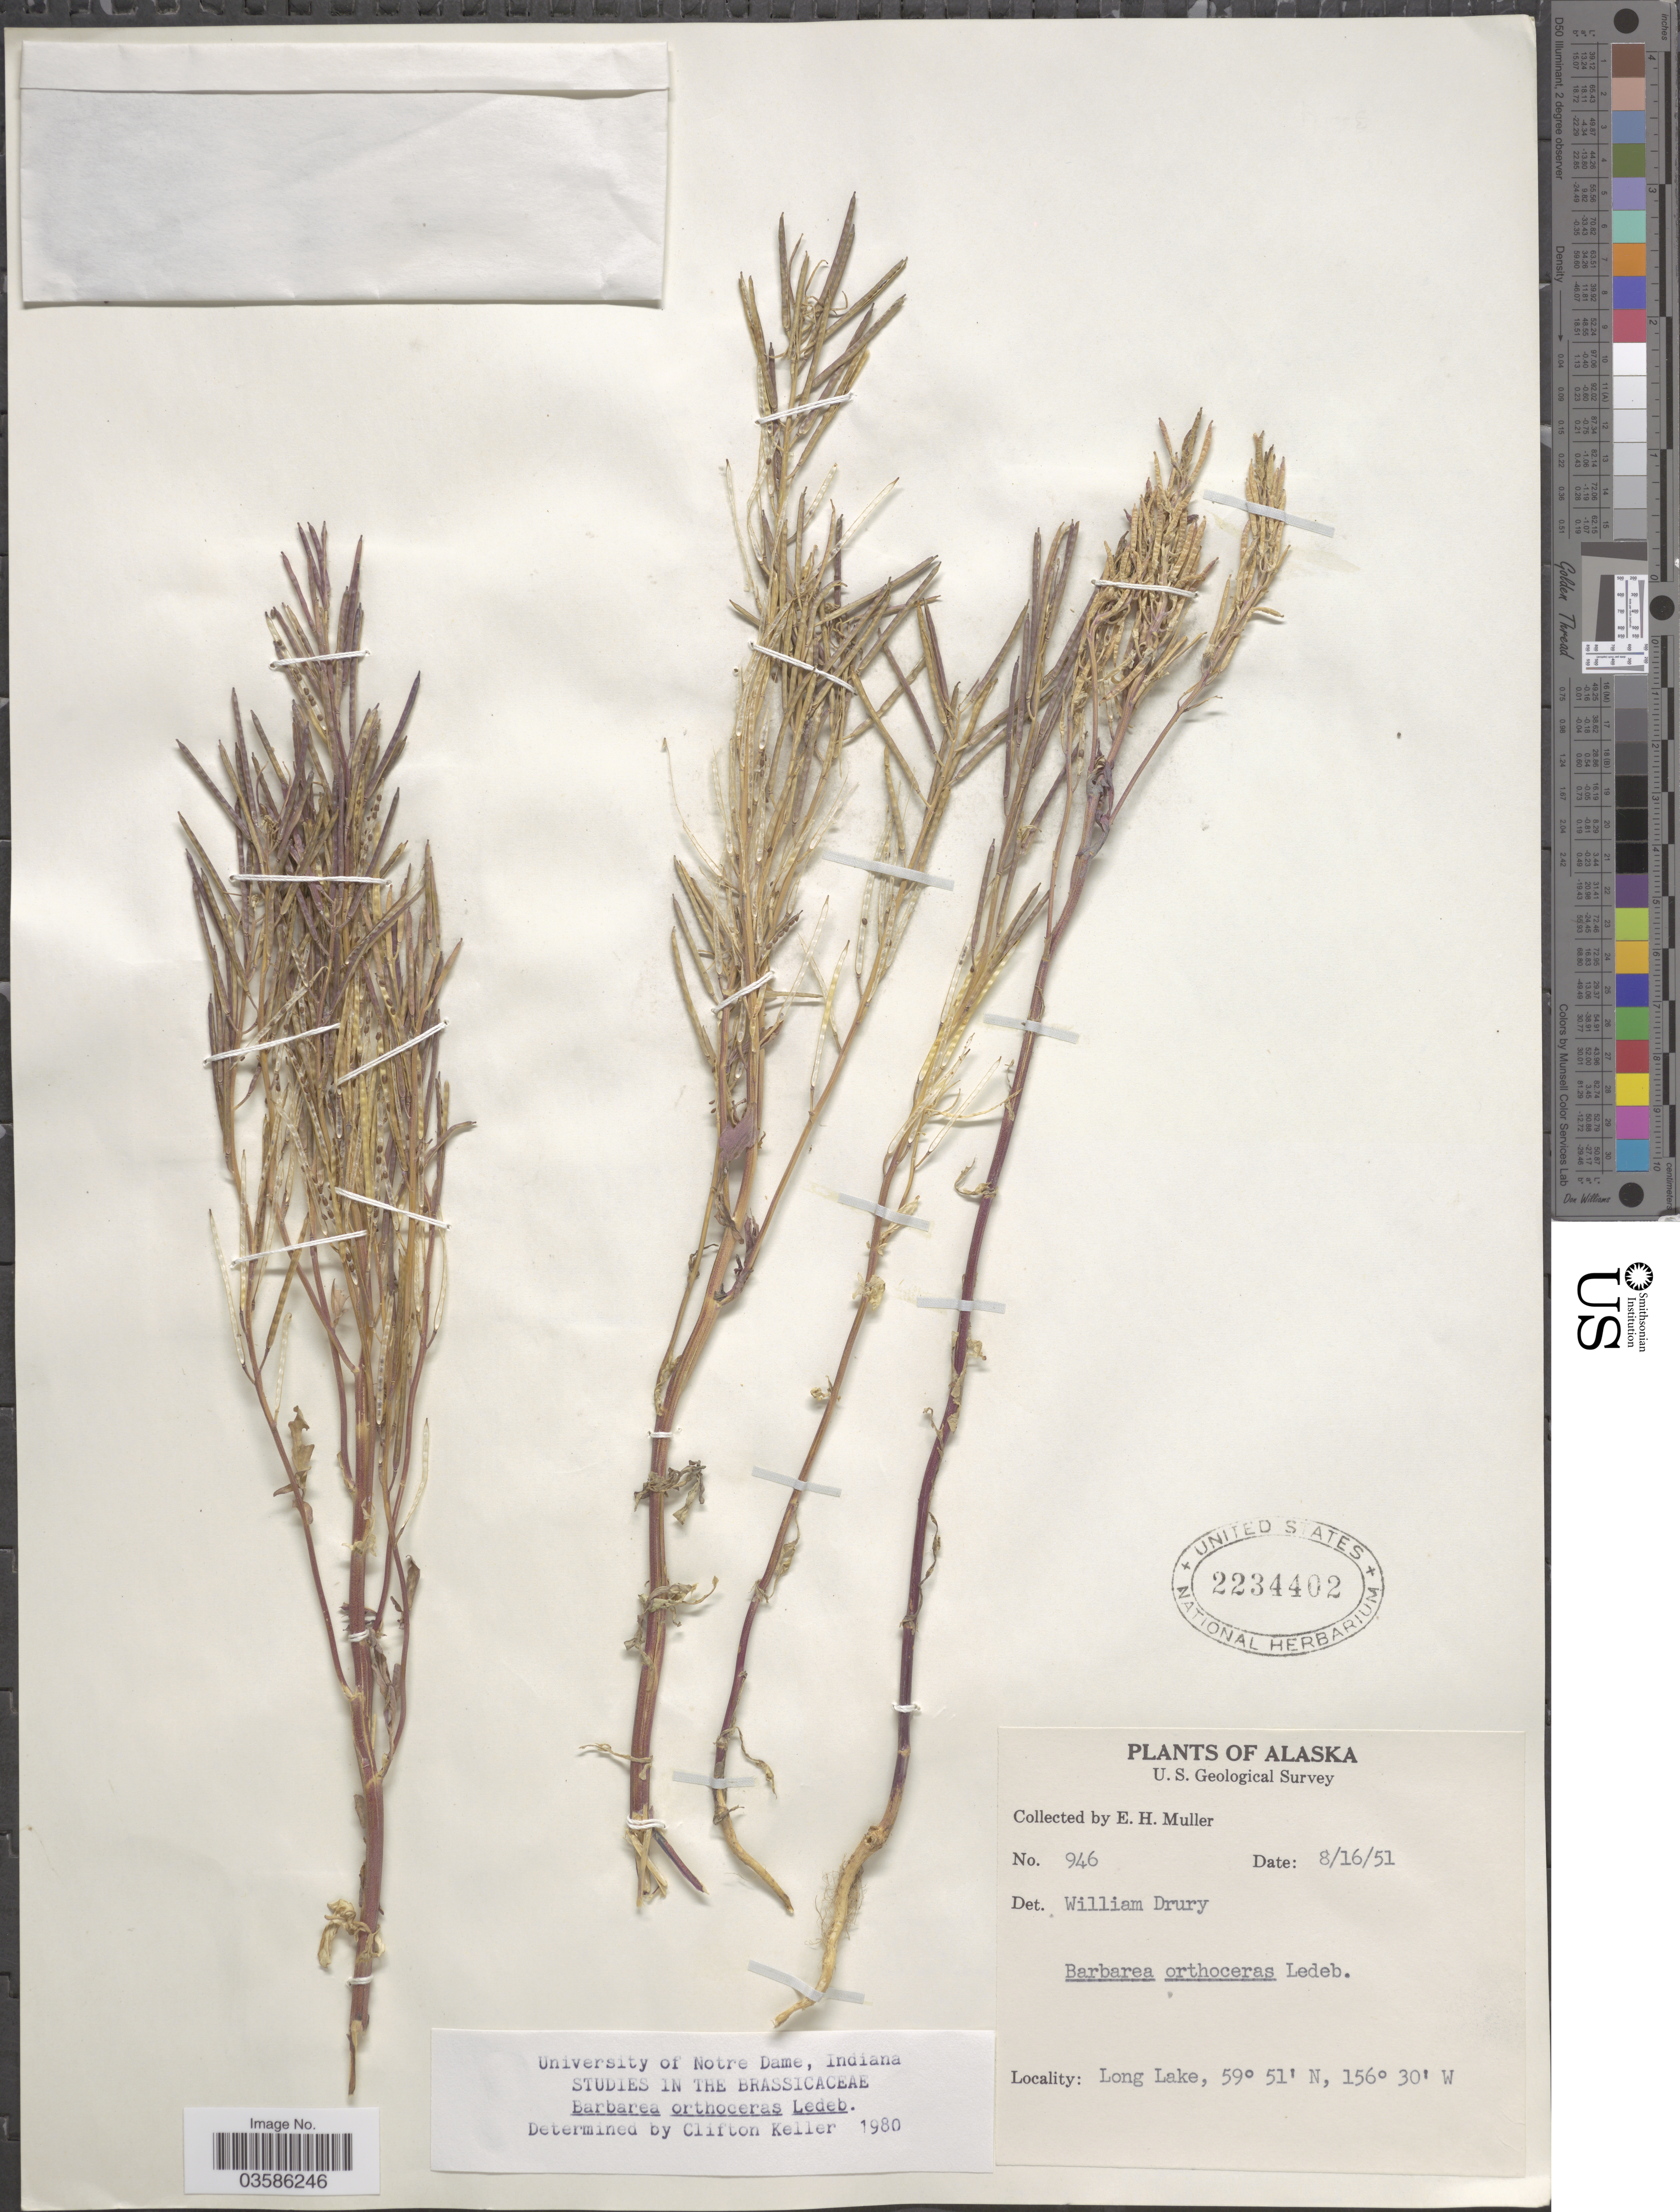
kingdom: Plantae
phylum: Tracheophyta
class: Magnoliopsida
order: Brassicales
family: Brassicaceae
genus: Barbarea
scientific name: Barbarea orthoceras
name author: Ledeb.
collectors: E. H. Muller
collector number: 946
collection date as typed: Transcribed d/m/y: 16/8/51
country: United States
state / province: Alaska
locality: Long Lake.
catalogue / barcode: US 2234402